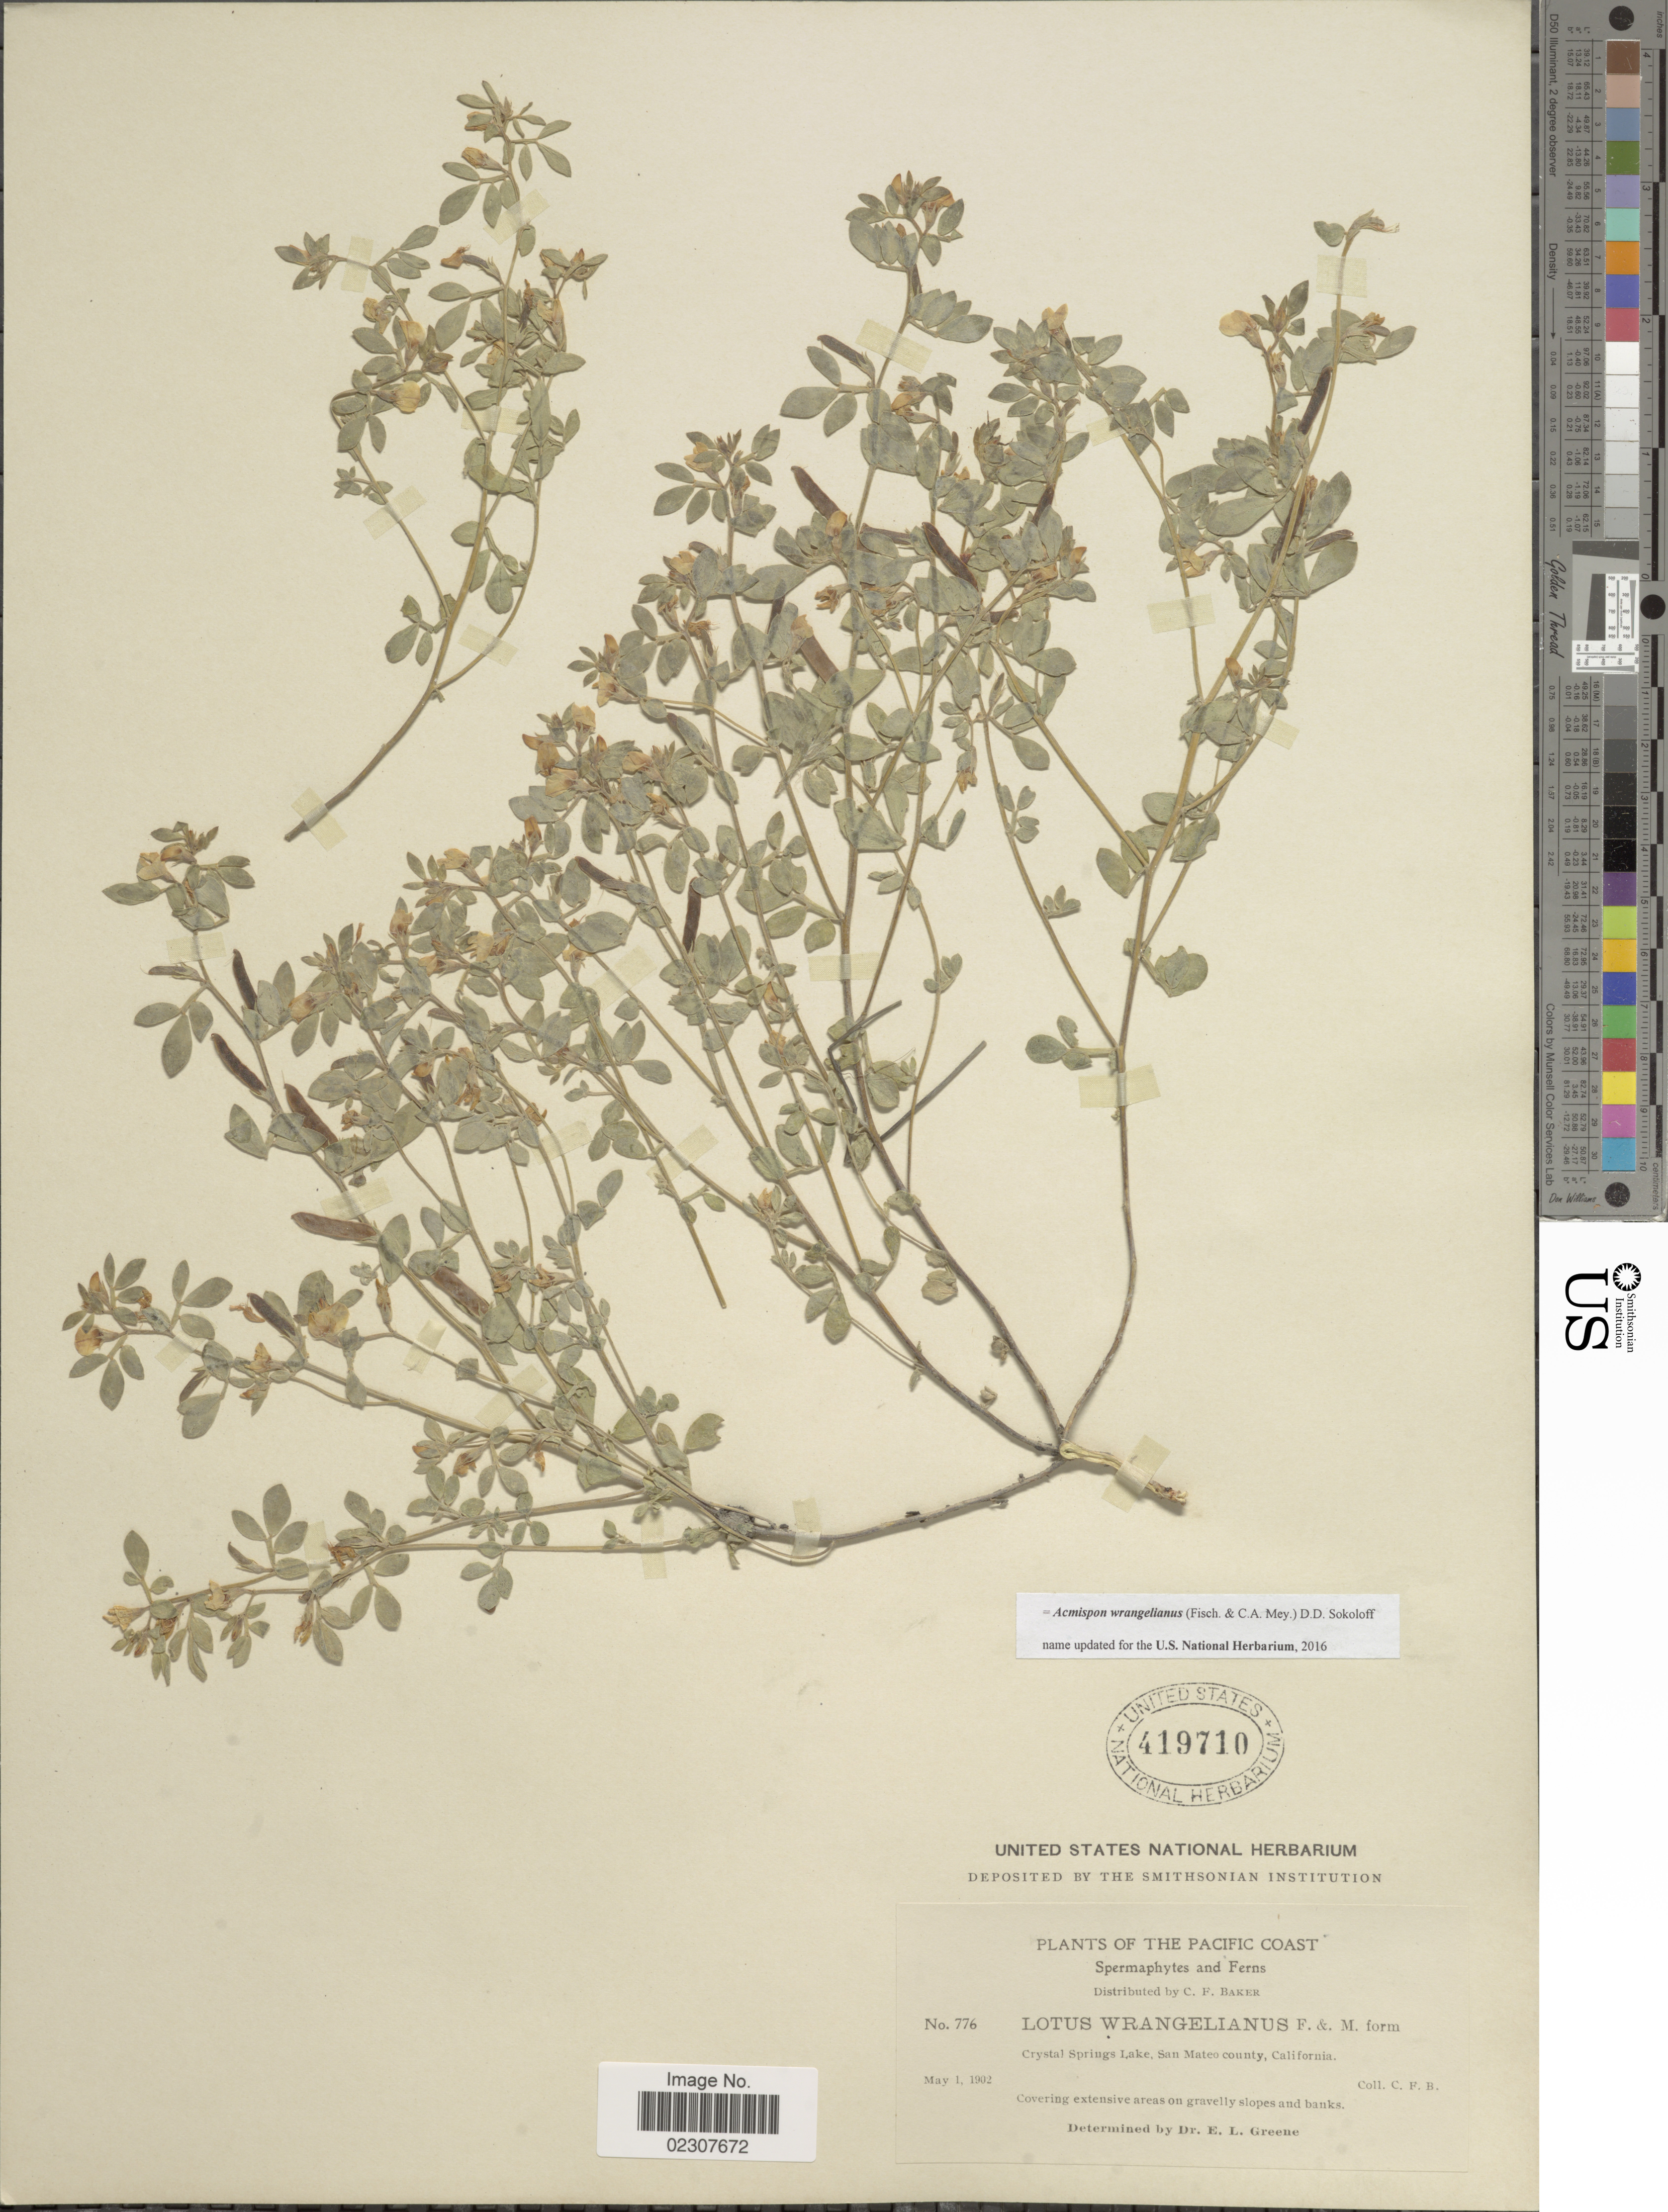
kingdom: Plantae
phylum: Tracheophyta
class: Magnoliopsida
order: Fabales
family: Fabaceae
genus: Acmispon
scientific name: Acmispon wrangelianus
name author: (Fisch. & C.A. Mey.) D.D. Sokoloff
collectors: C. F. Baker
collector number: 776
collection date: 1902-05-01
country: United States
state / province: California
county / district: San Mateo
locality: The Pacific Coast, Spermaphytes and Ferns, Crystal Springs Lake, San Mateo county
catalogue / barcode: US 419710